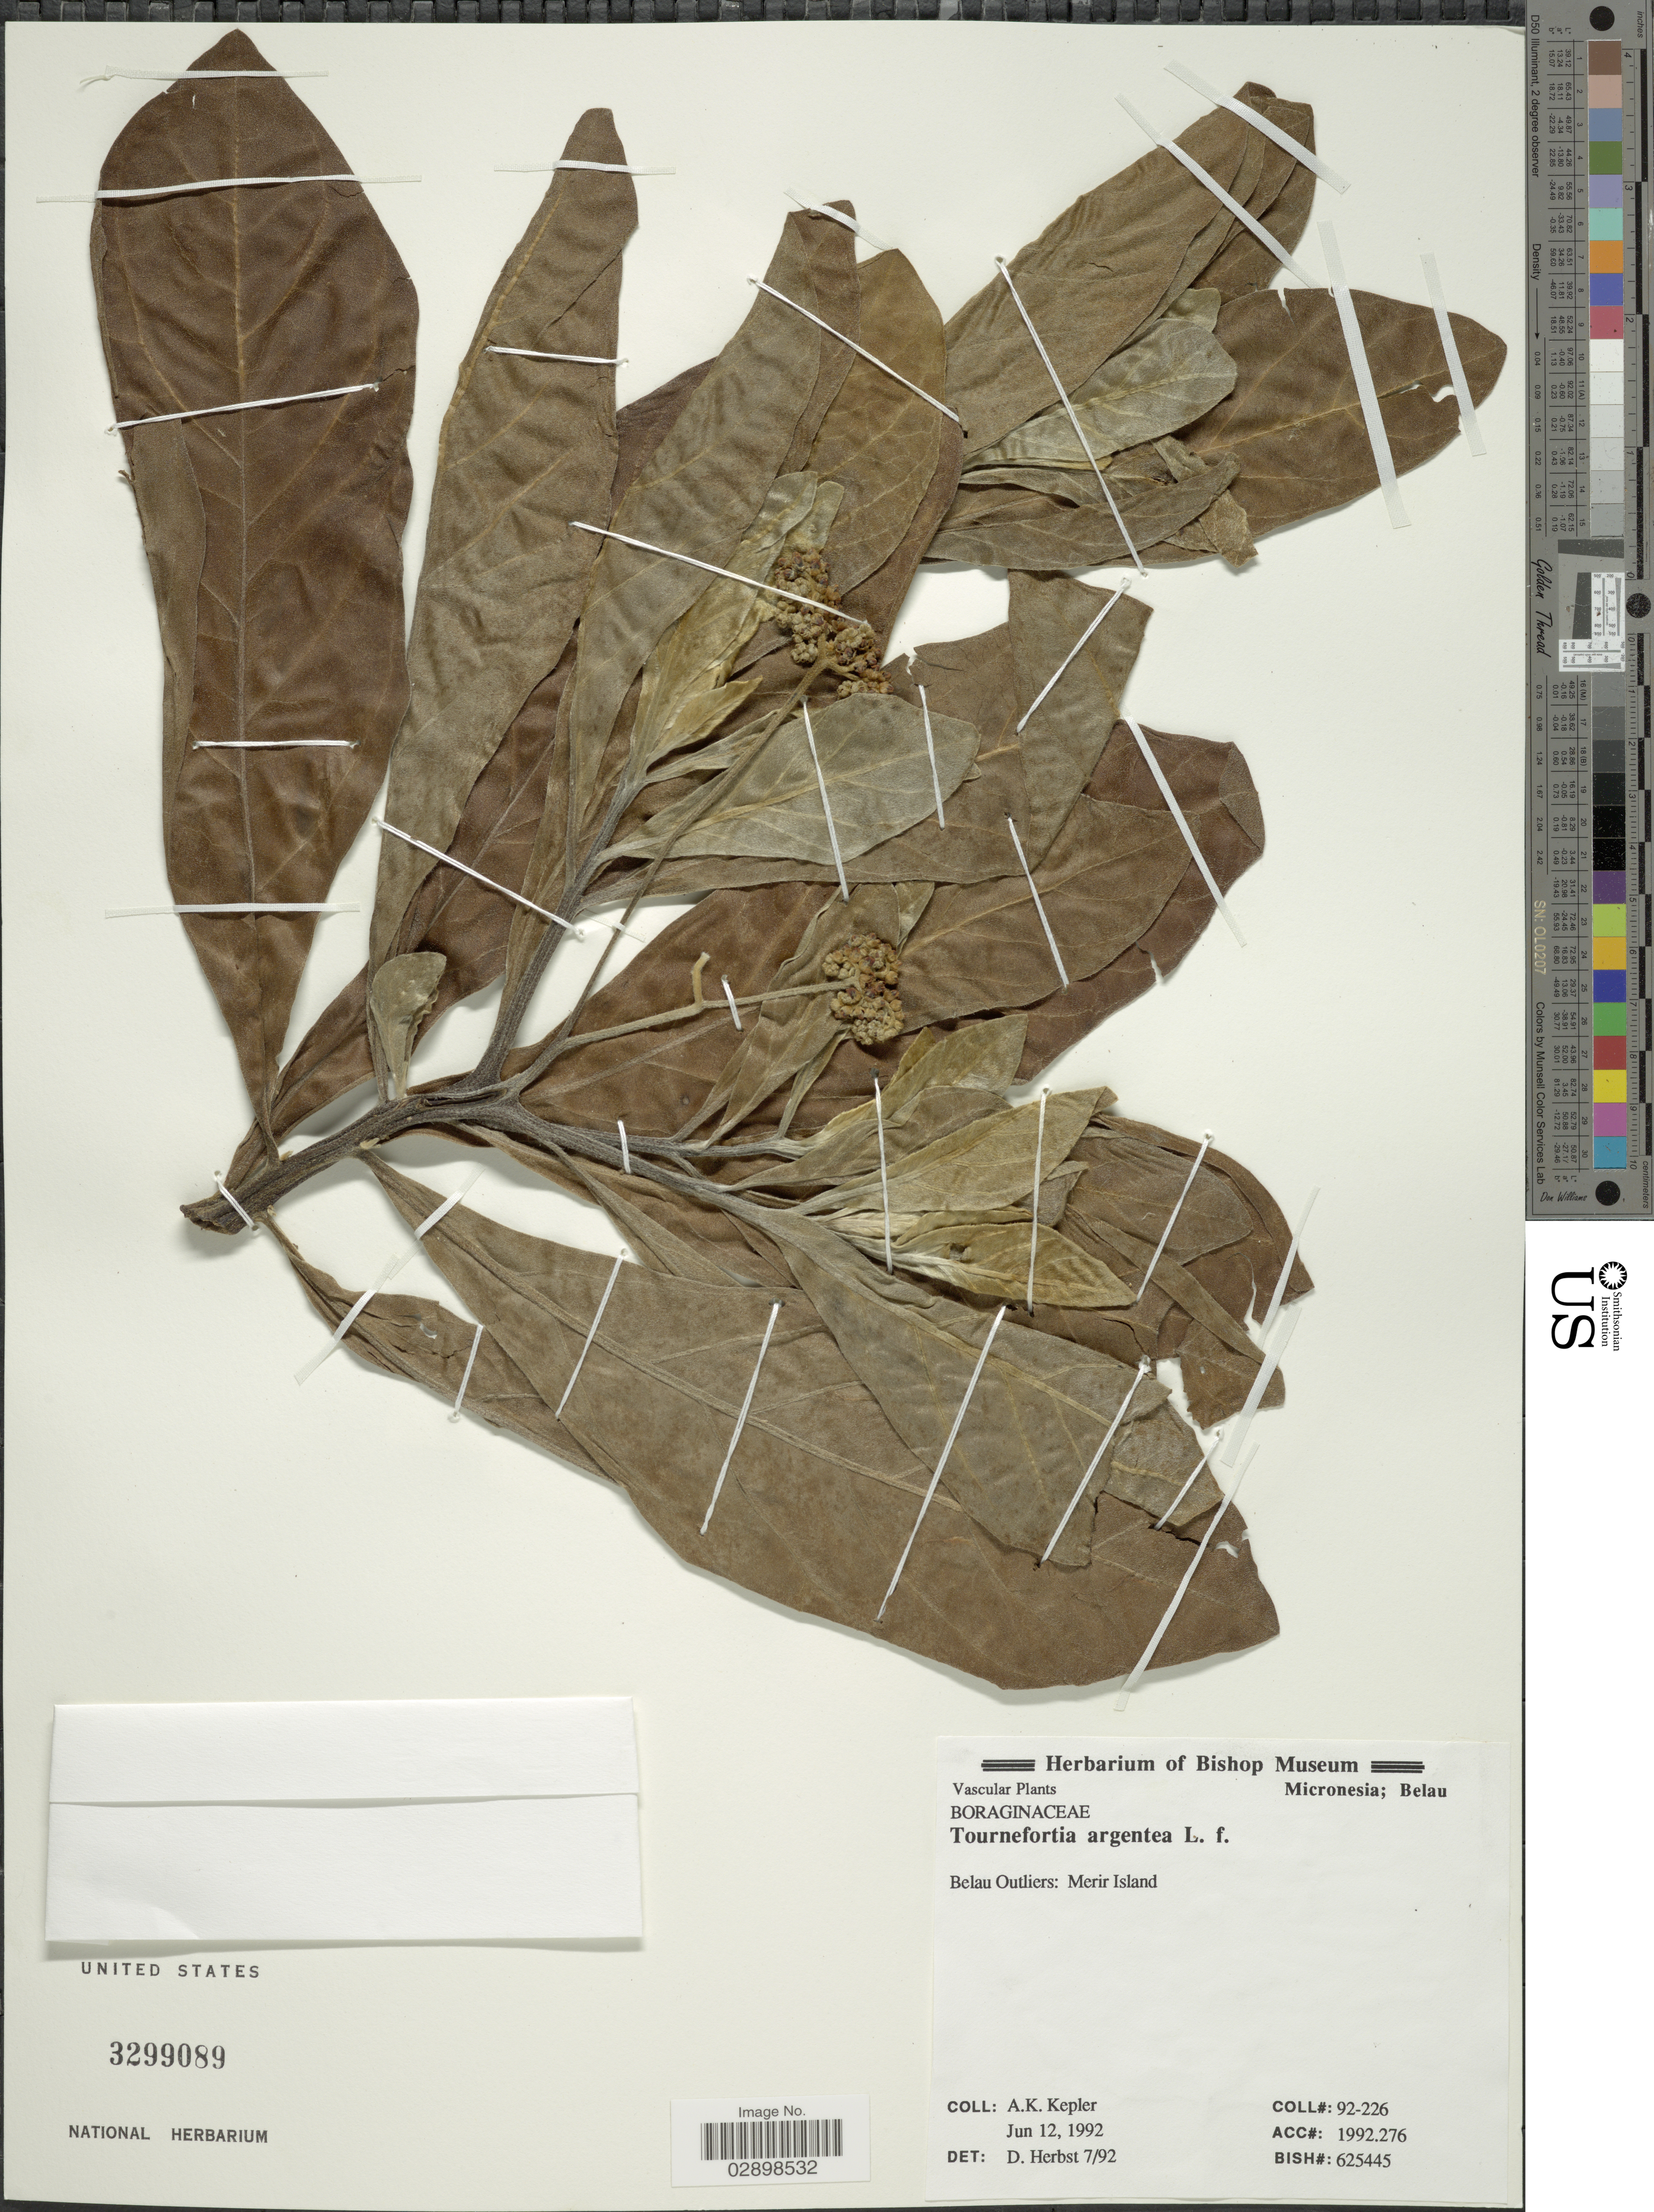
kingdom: Plantae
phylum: Tracheophyta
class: Magnoliopsida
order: Boraginales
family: Heliotropiaceae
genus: Heliotropium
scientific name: Heliotropium arboreum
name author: (Blanco) Mabberley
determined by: Wagner, W. L., (BOT), Smithsonian Institution - National Museum of Natural History (UNITED STATES)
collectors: A. K. Kepler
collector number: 92-226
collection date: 1992-06-12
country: Palau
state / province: Belau Outliers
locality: Merir Island.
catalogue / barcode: US 3299089